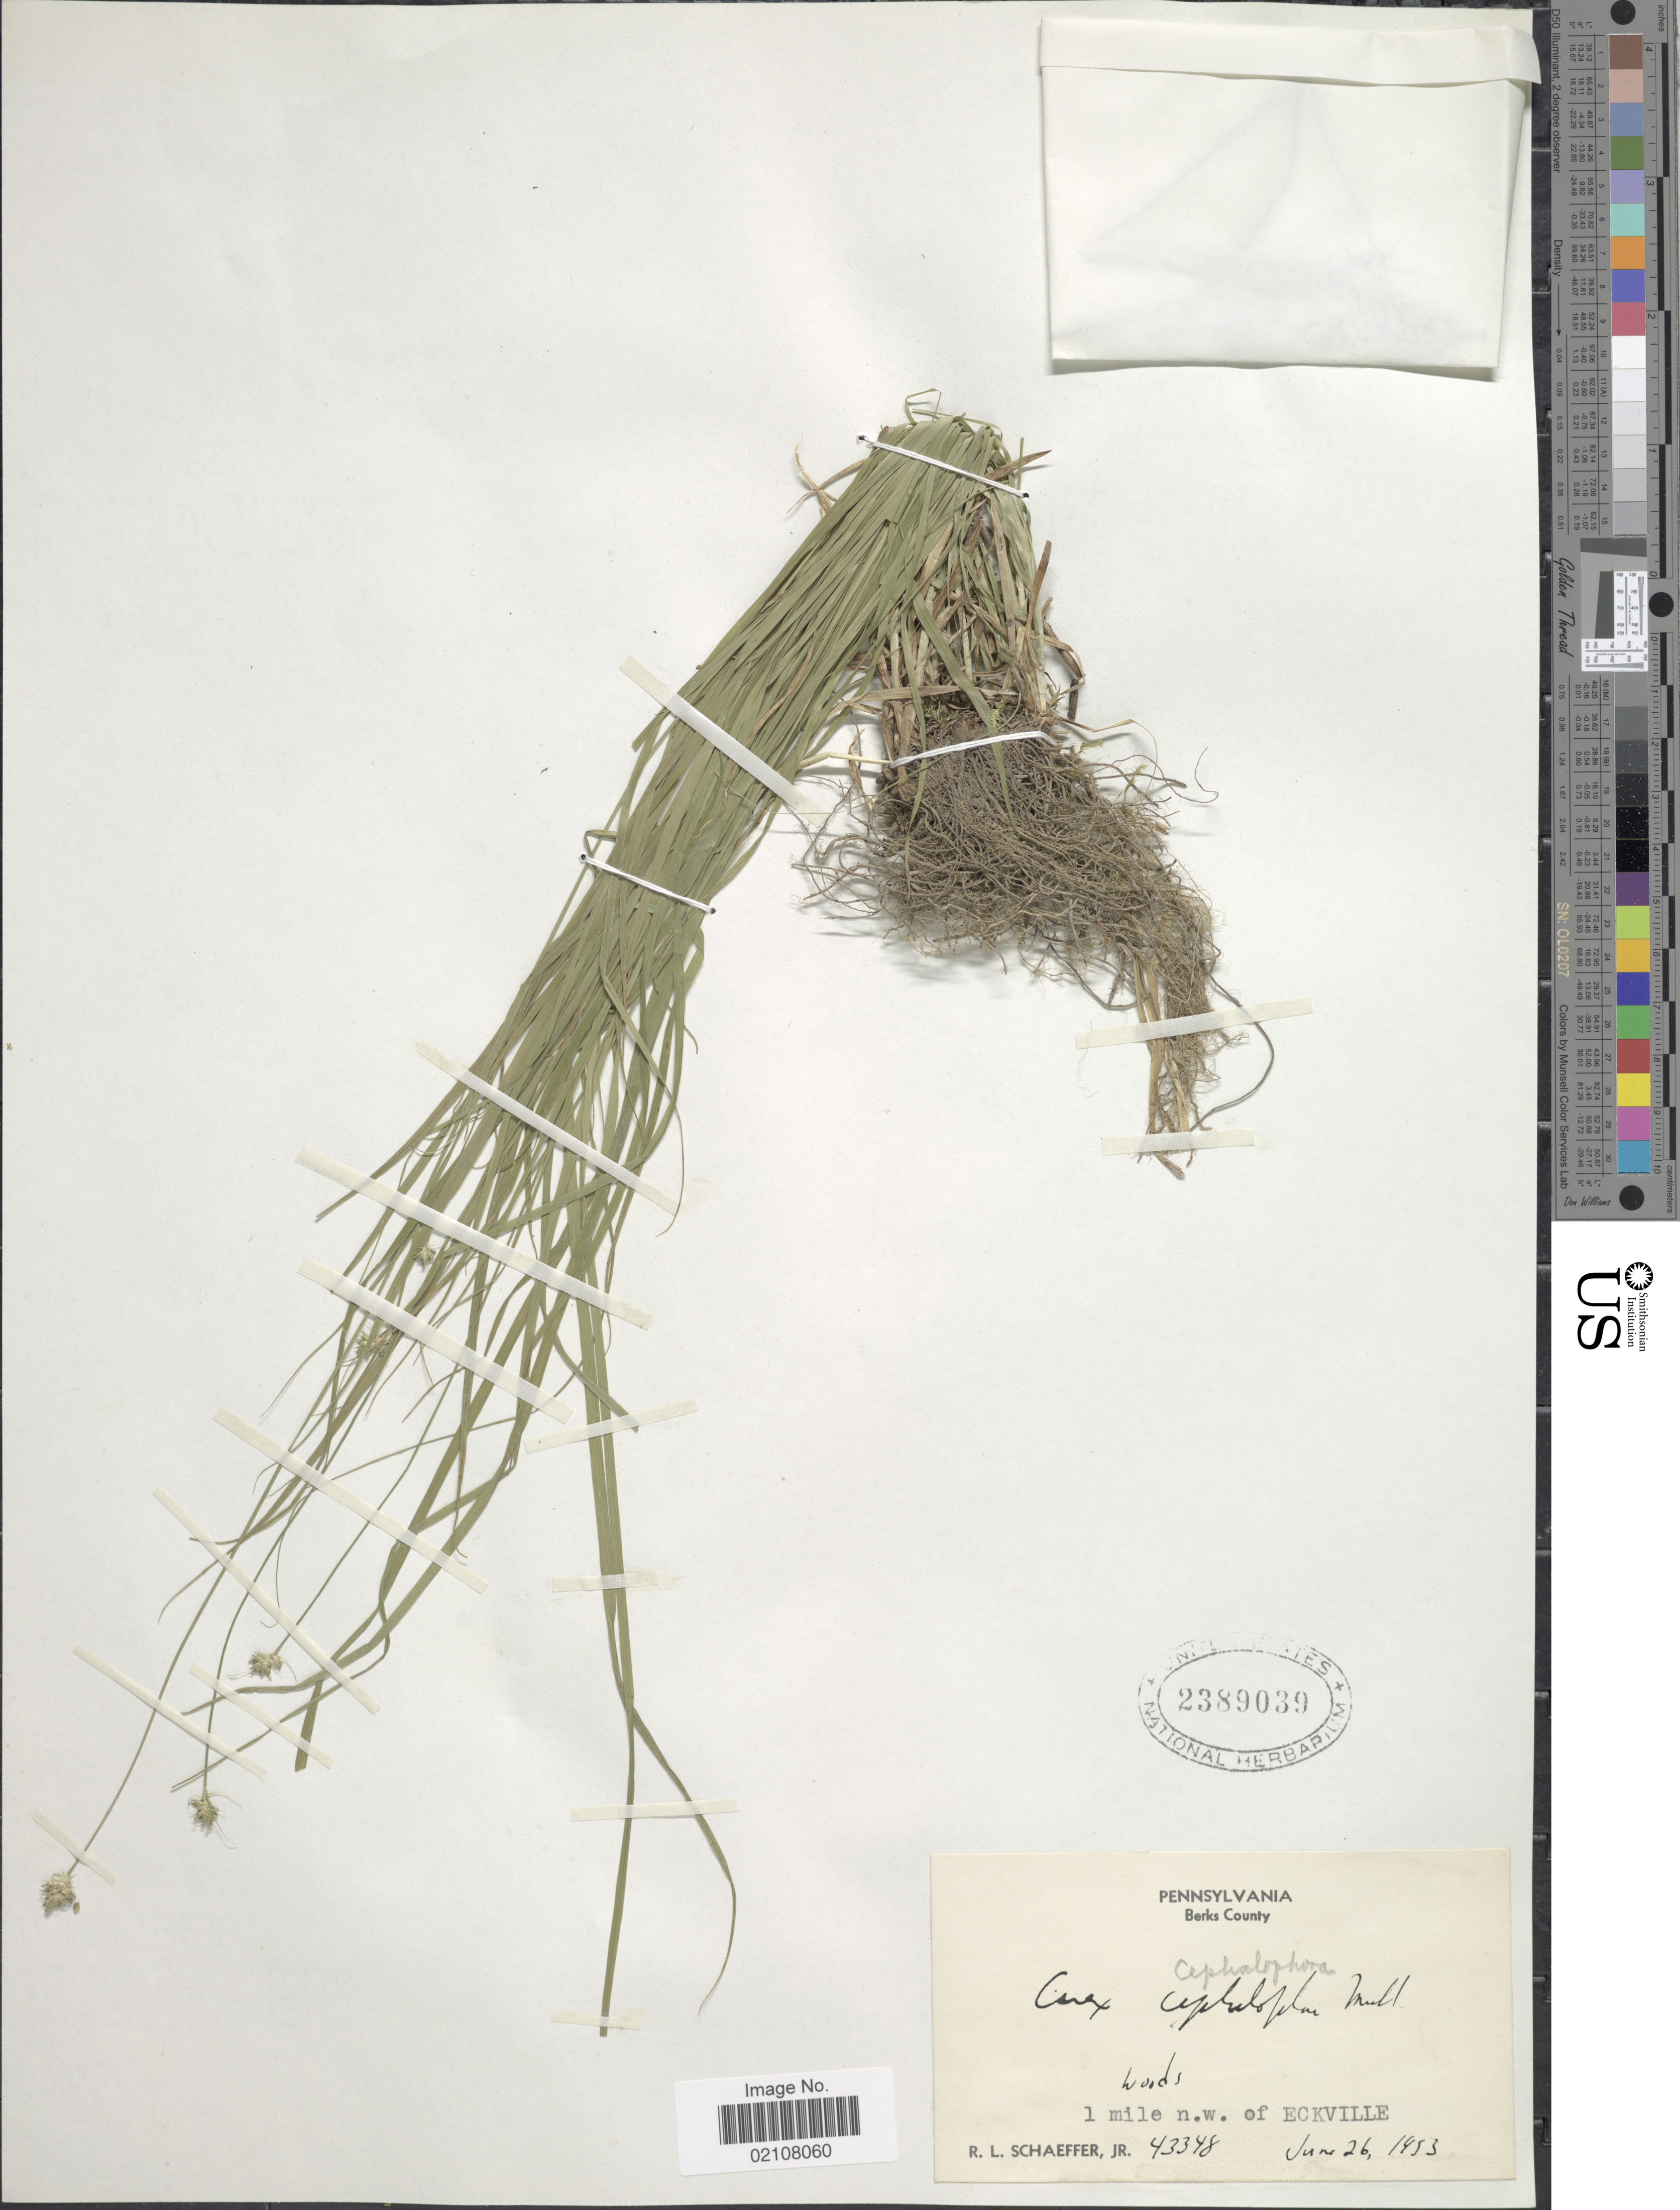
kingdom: Plantae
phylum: Tracheophyta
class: Liliopsida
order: Poales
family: Cyperaceae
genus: Carex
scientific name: Carex cephalophora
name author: Muhl. ex Willd.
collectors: R. L. Schaeffer Jr.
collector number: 43348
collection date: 1953-06-26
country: United States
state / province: Pennsylvania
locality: Berks County, woods, 1 mile n.w. of Eckville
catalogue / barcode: US 2389039